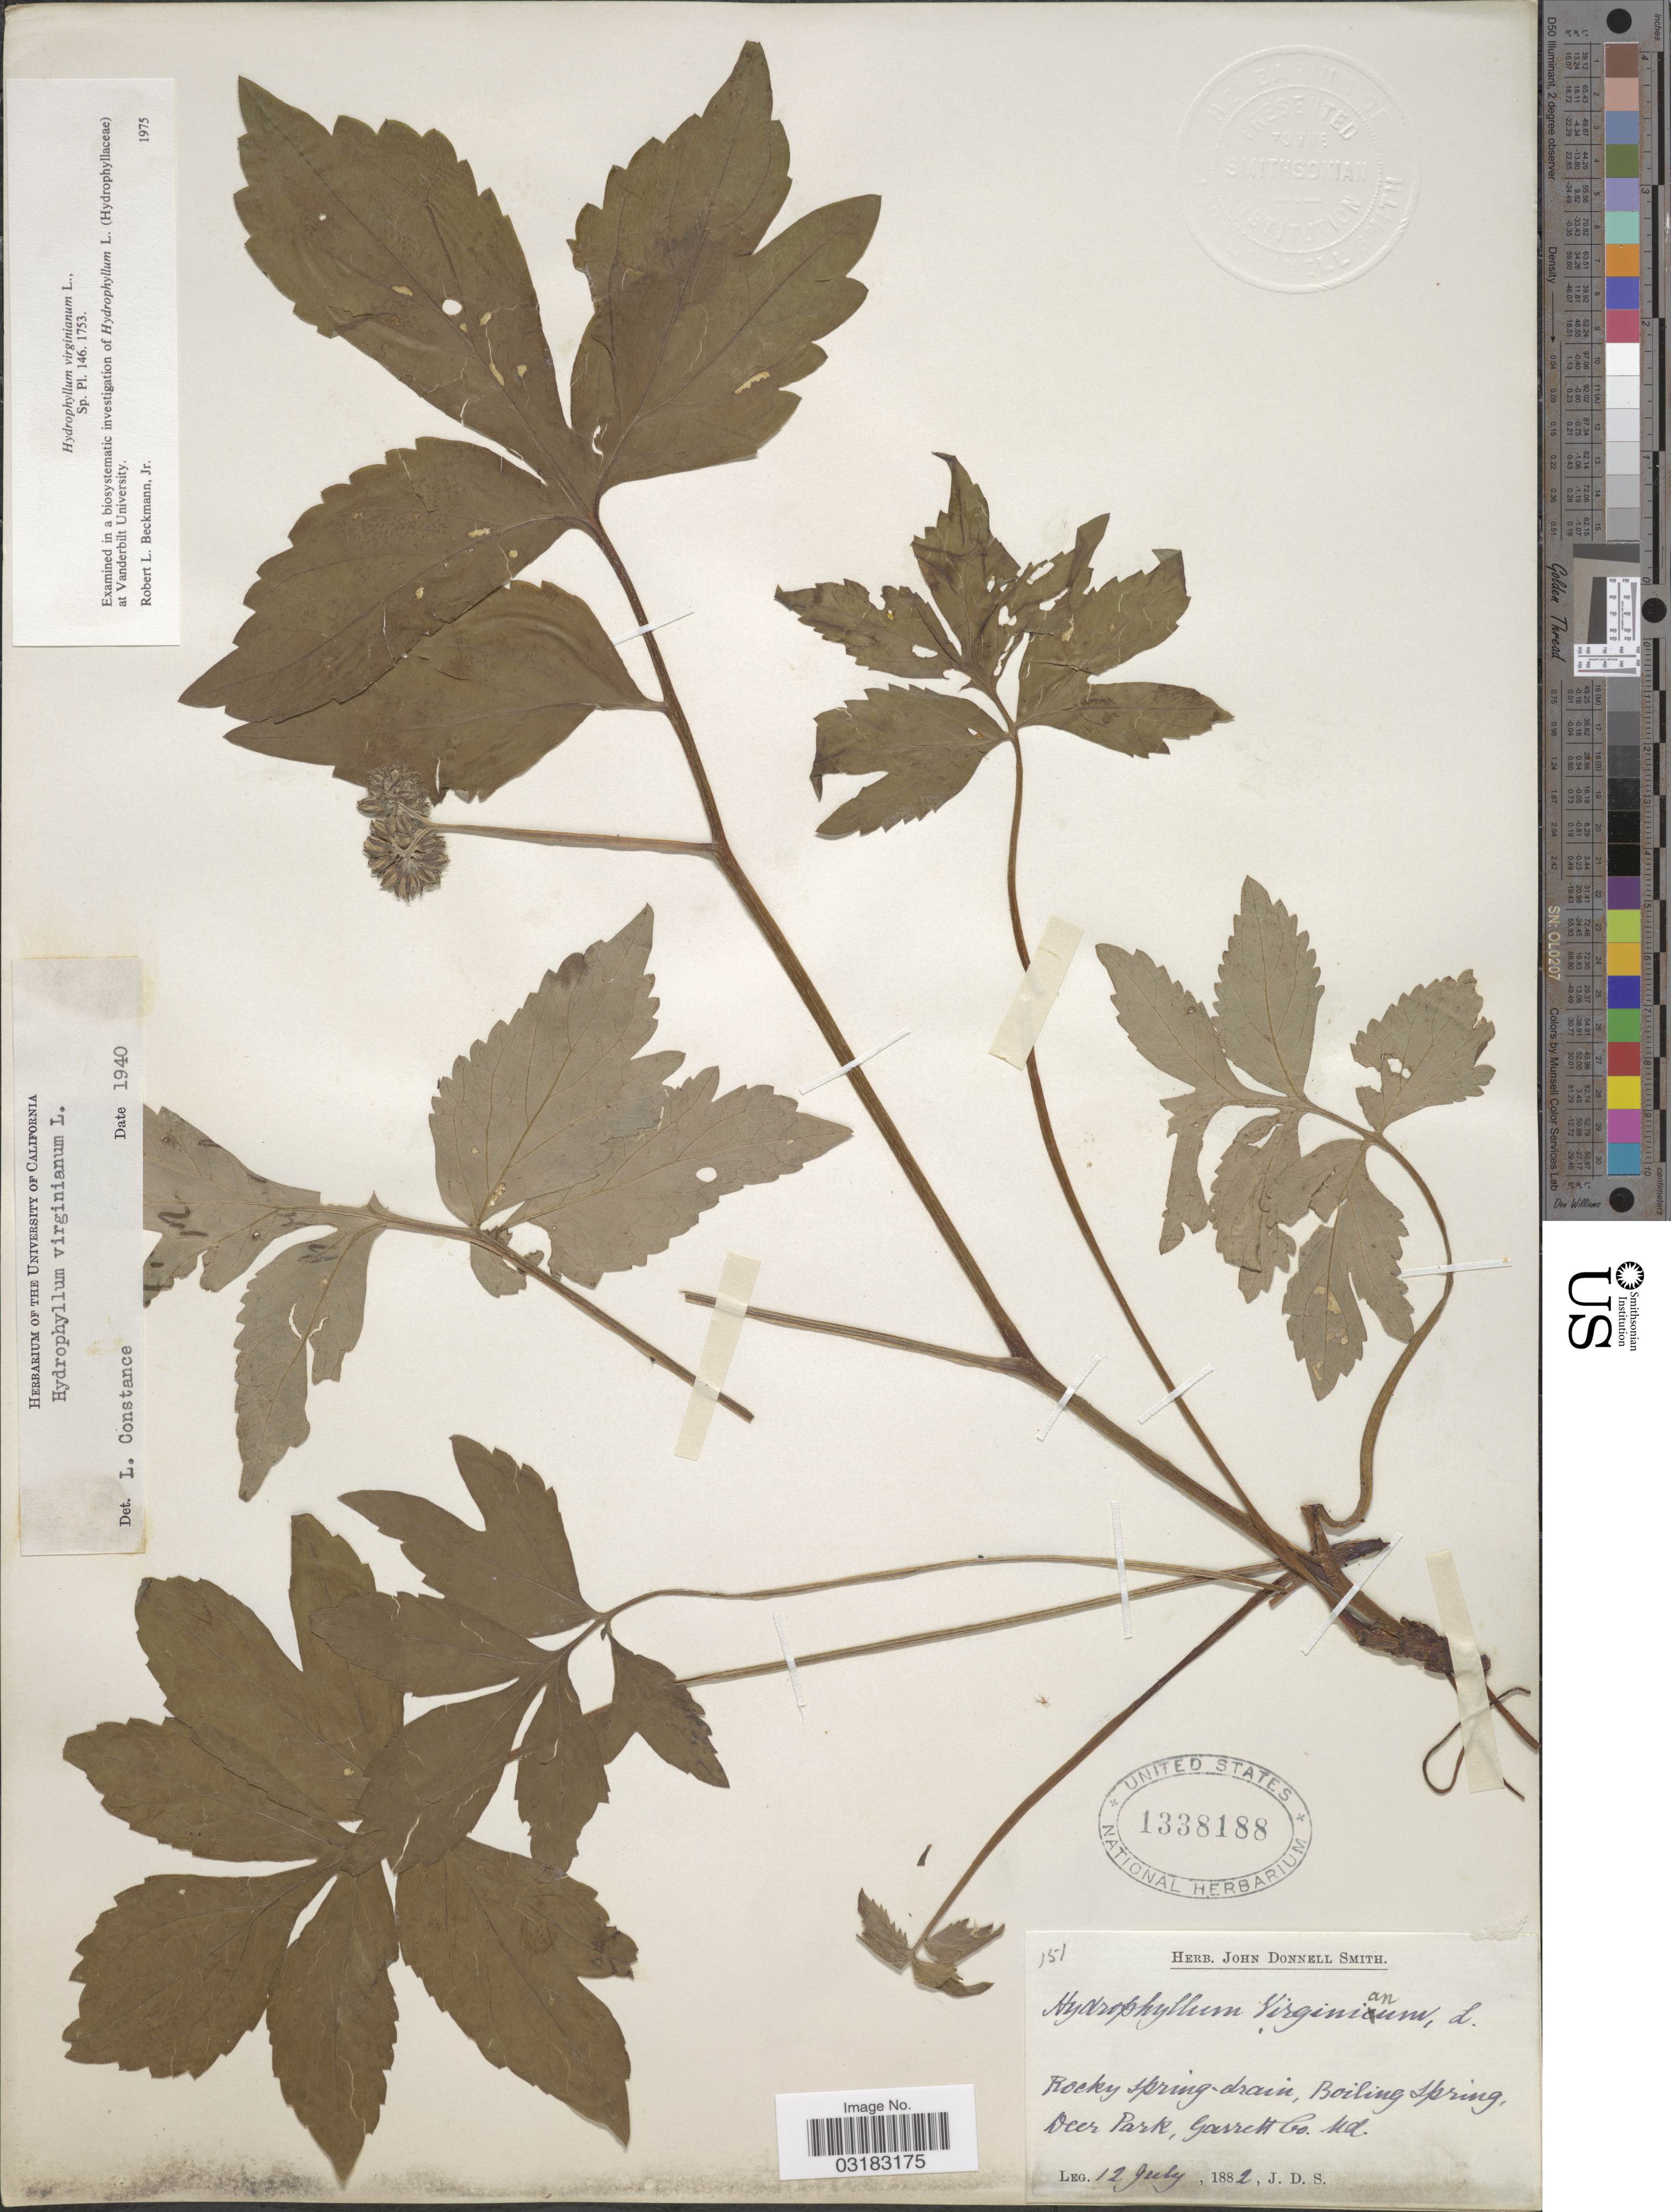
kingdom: Plantae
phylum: Tracheophyta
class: Magnoliopsida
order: Boraginales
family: Hydrophyllaceae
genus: Hydrophyllum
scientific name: Hydrophyllum virginianum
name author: L.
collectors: J. Donnell Smith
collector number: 151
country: United States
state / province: Maryland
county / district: Garrett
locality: Rocky Spring-drain, Boiling Spring, Deer Park, Garrett Co.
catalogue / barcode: US 1338188